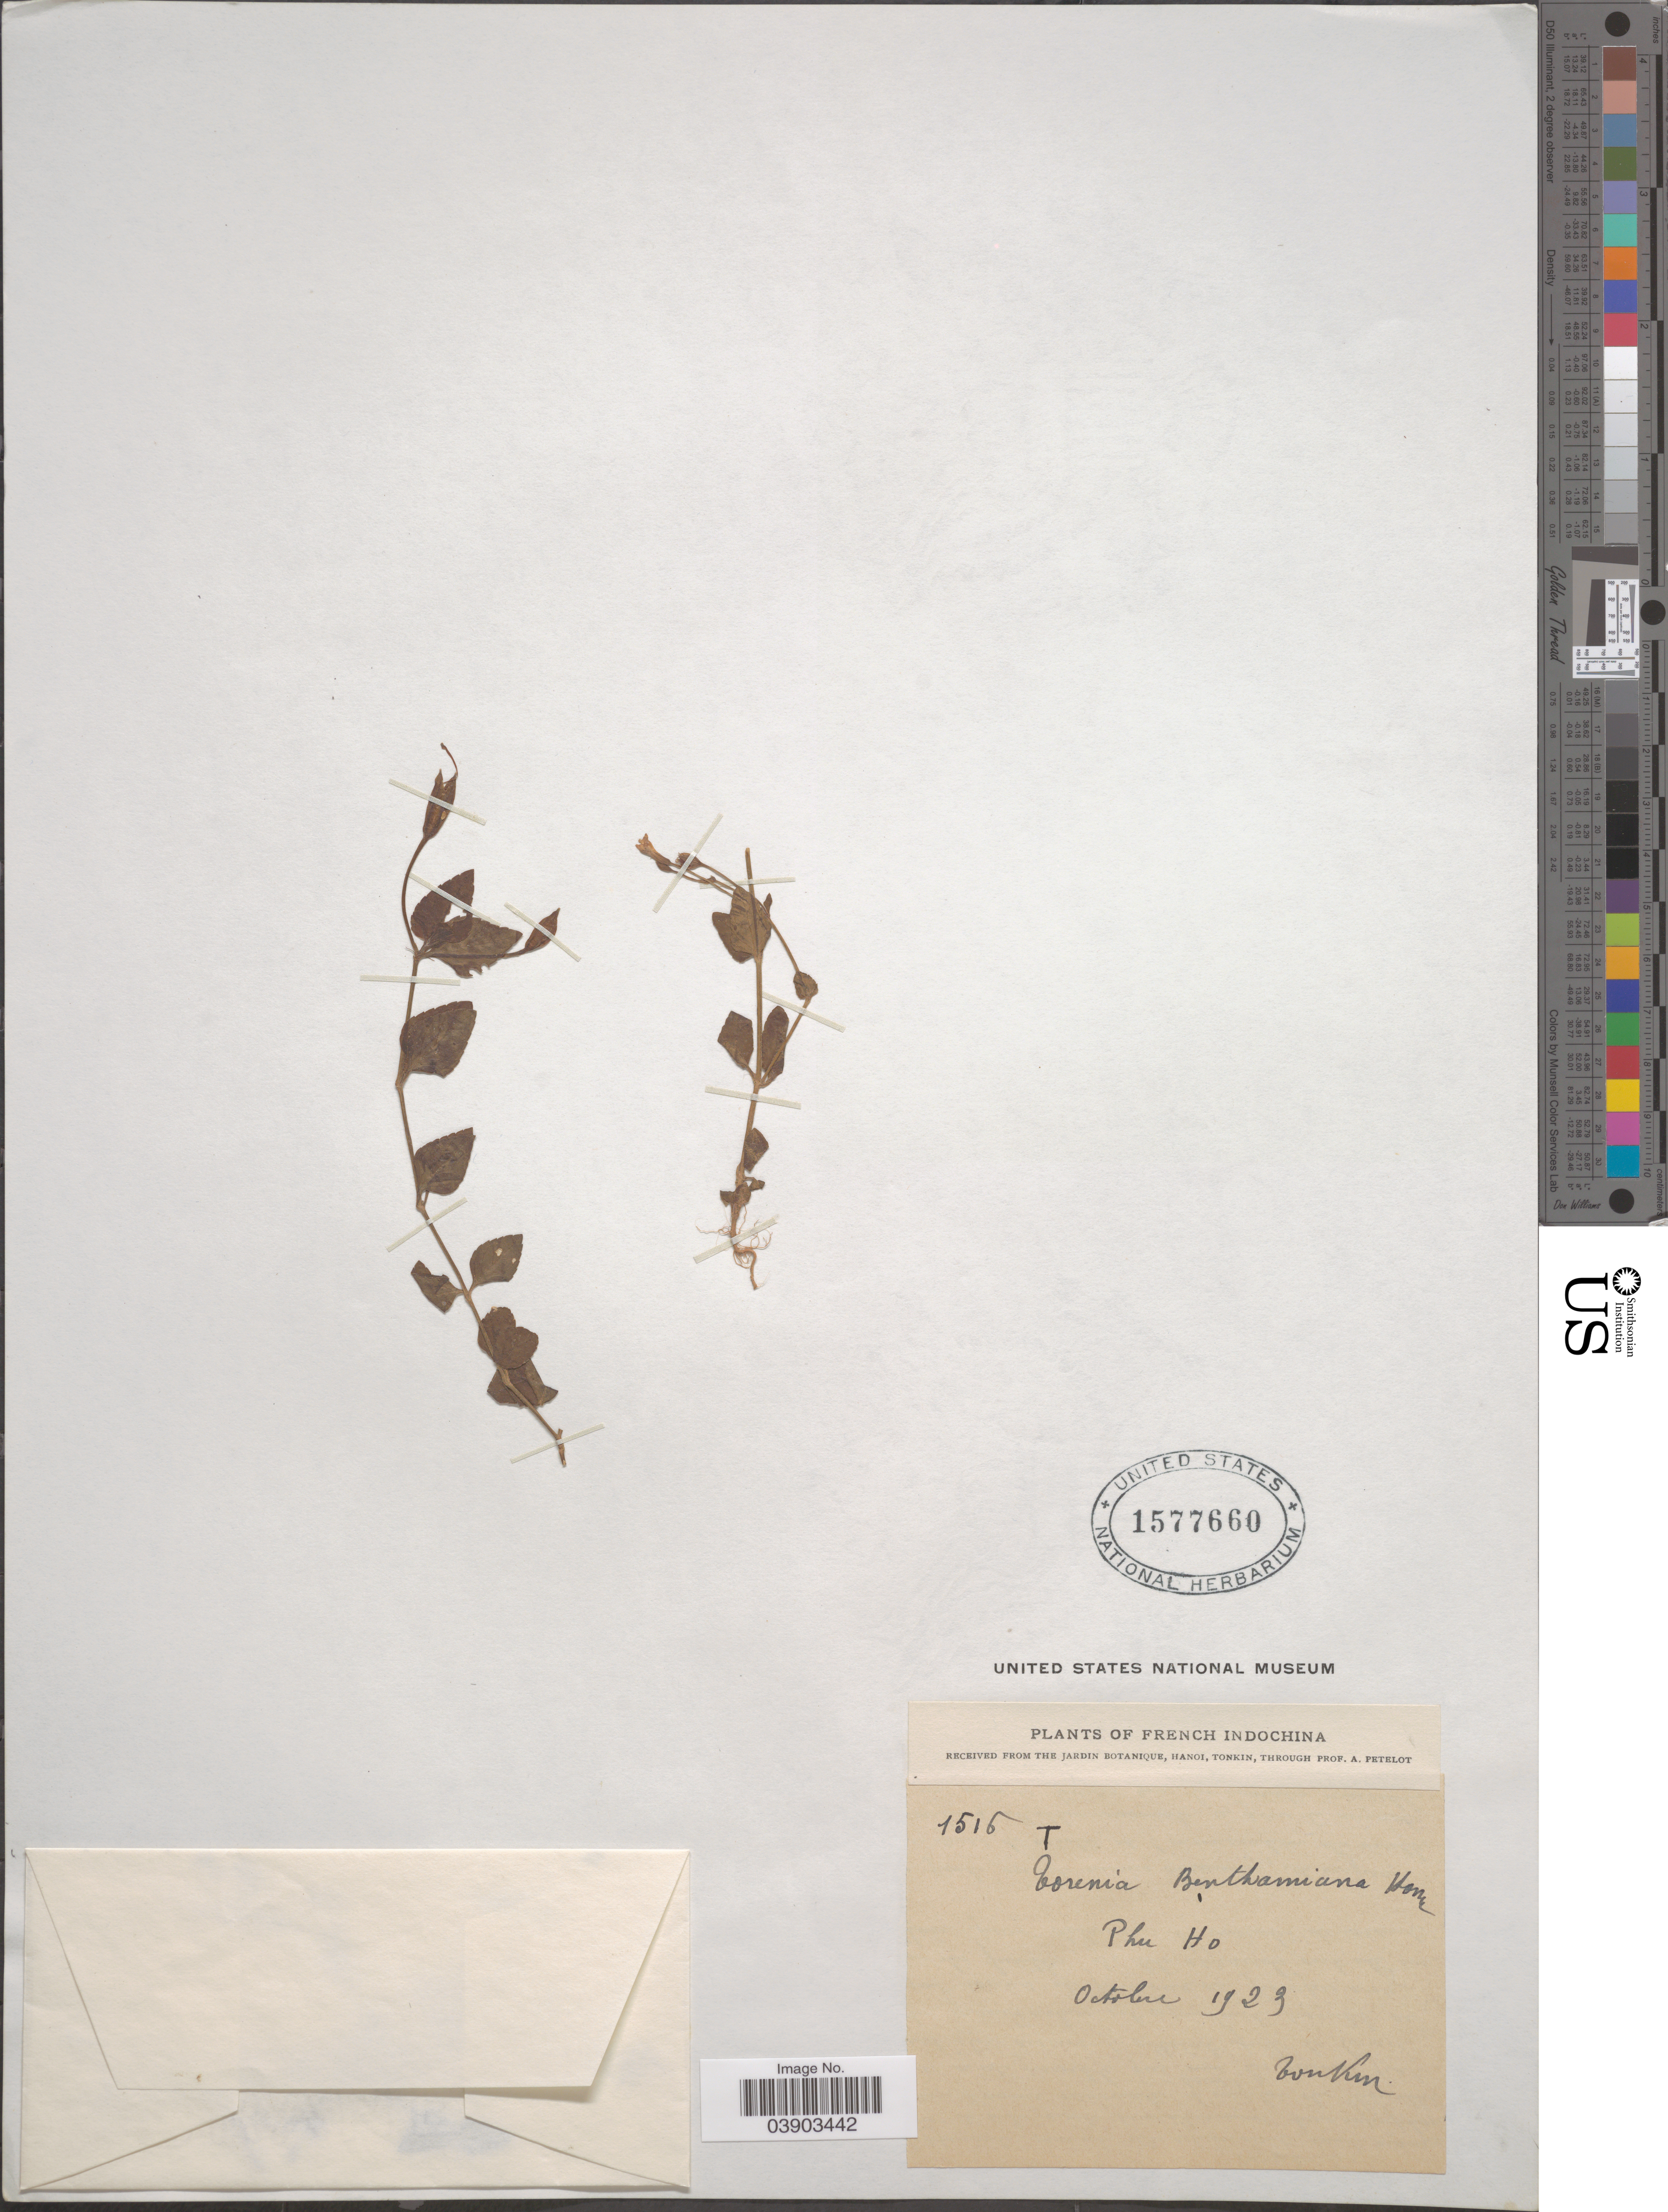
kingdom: Plantae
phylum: Tracheophyta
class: Magnoliopsida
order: Lamiales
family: Linderniaceae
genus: Torenia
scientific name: Torenia benthamiana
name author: Hance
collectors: P. A. Pételot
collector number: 1516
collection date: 1923-10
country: Vietnam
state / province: Phu Tho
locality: French Indochina.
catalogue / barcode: US 1577660